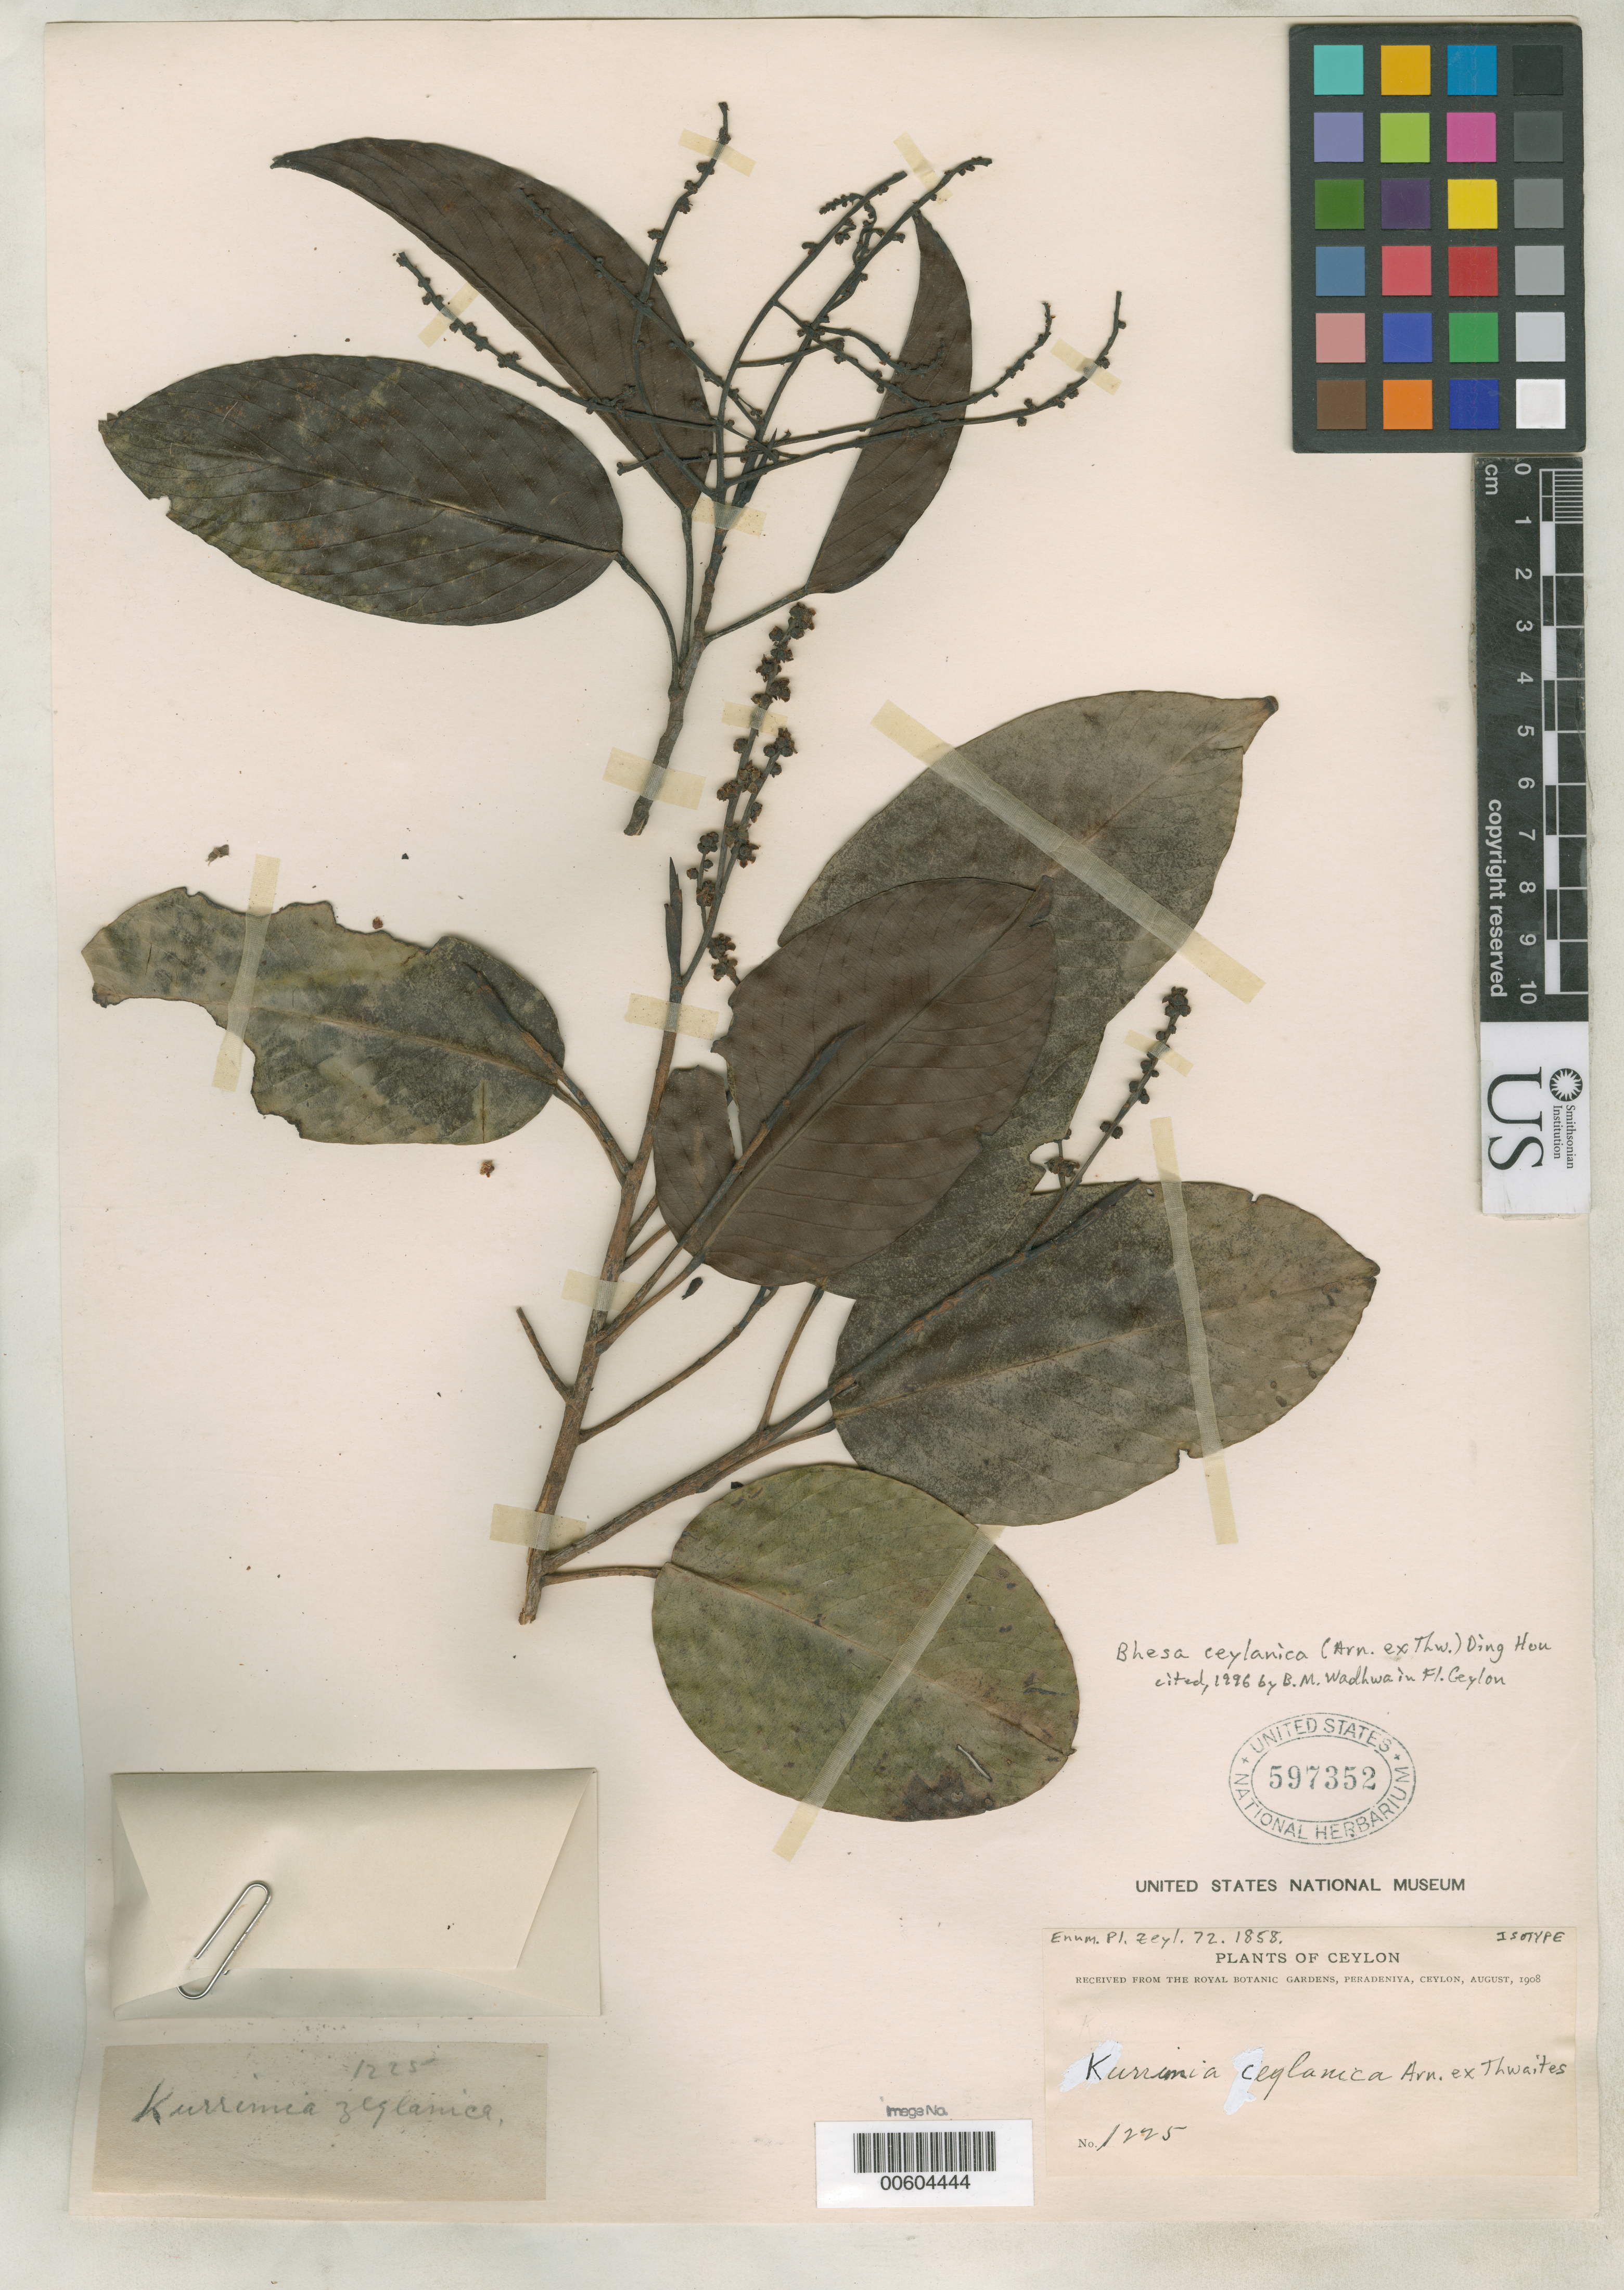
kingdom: Plantae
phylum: Tracheophyta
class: Magnoliopsida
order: Malpighiales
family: Centroplacaceae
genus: Kurrimia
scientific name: Kurrimia ceylanica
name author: Arn. ex Thwaites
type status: Isotype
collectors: ex Roy. Bot. Gard.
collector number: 1225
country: Sri Lanka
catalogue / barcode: US 597352